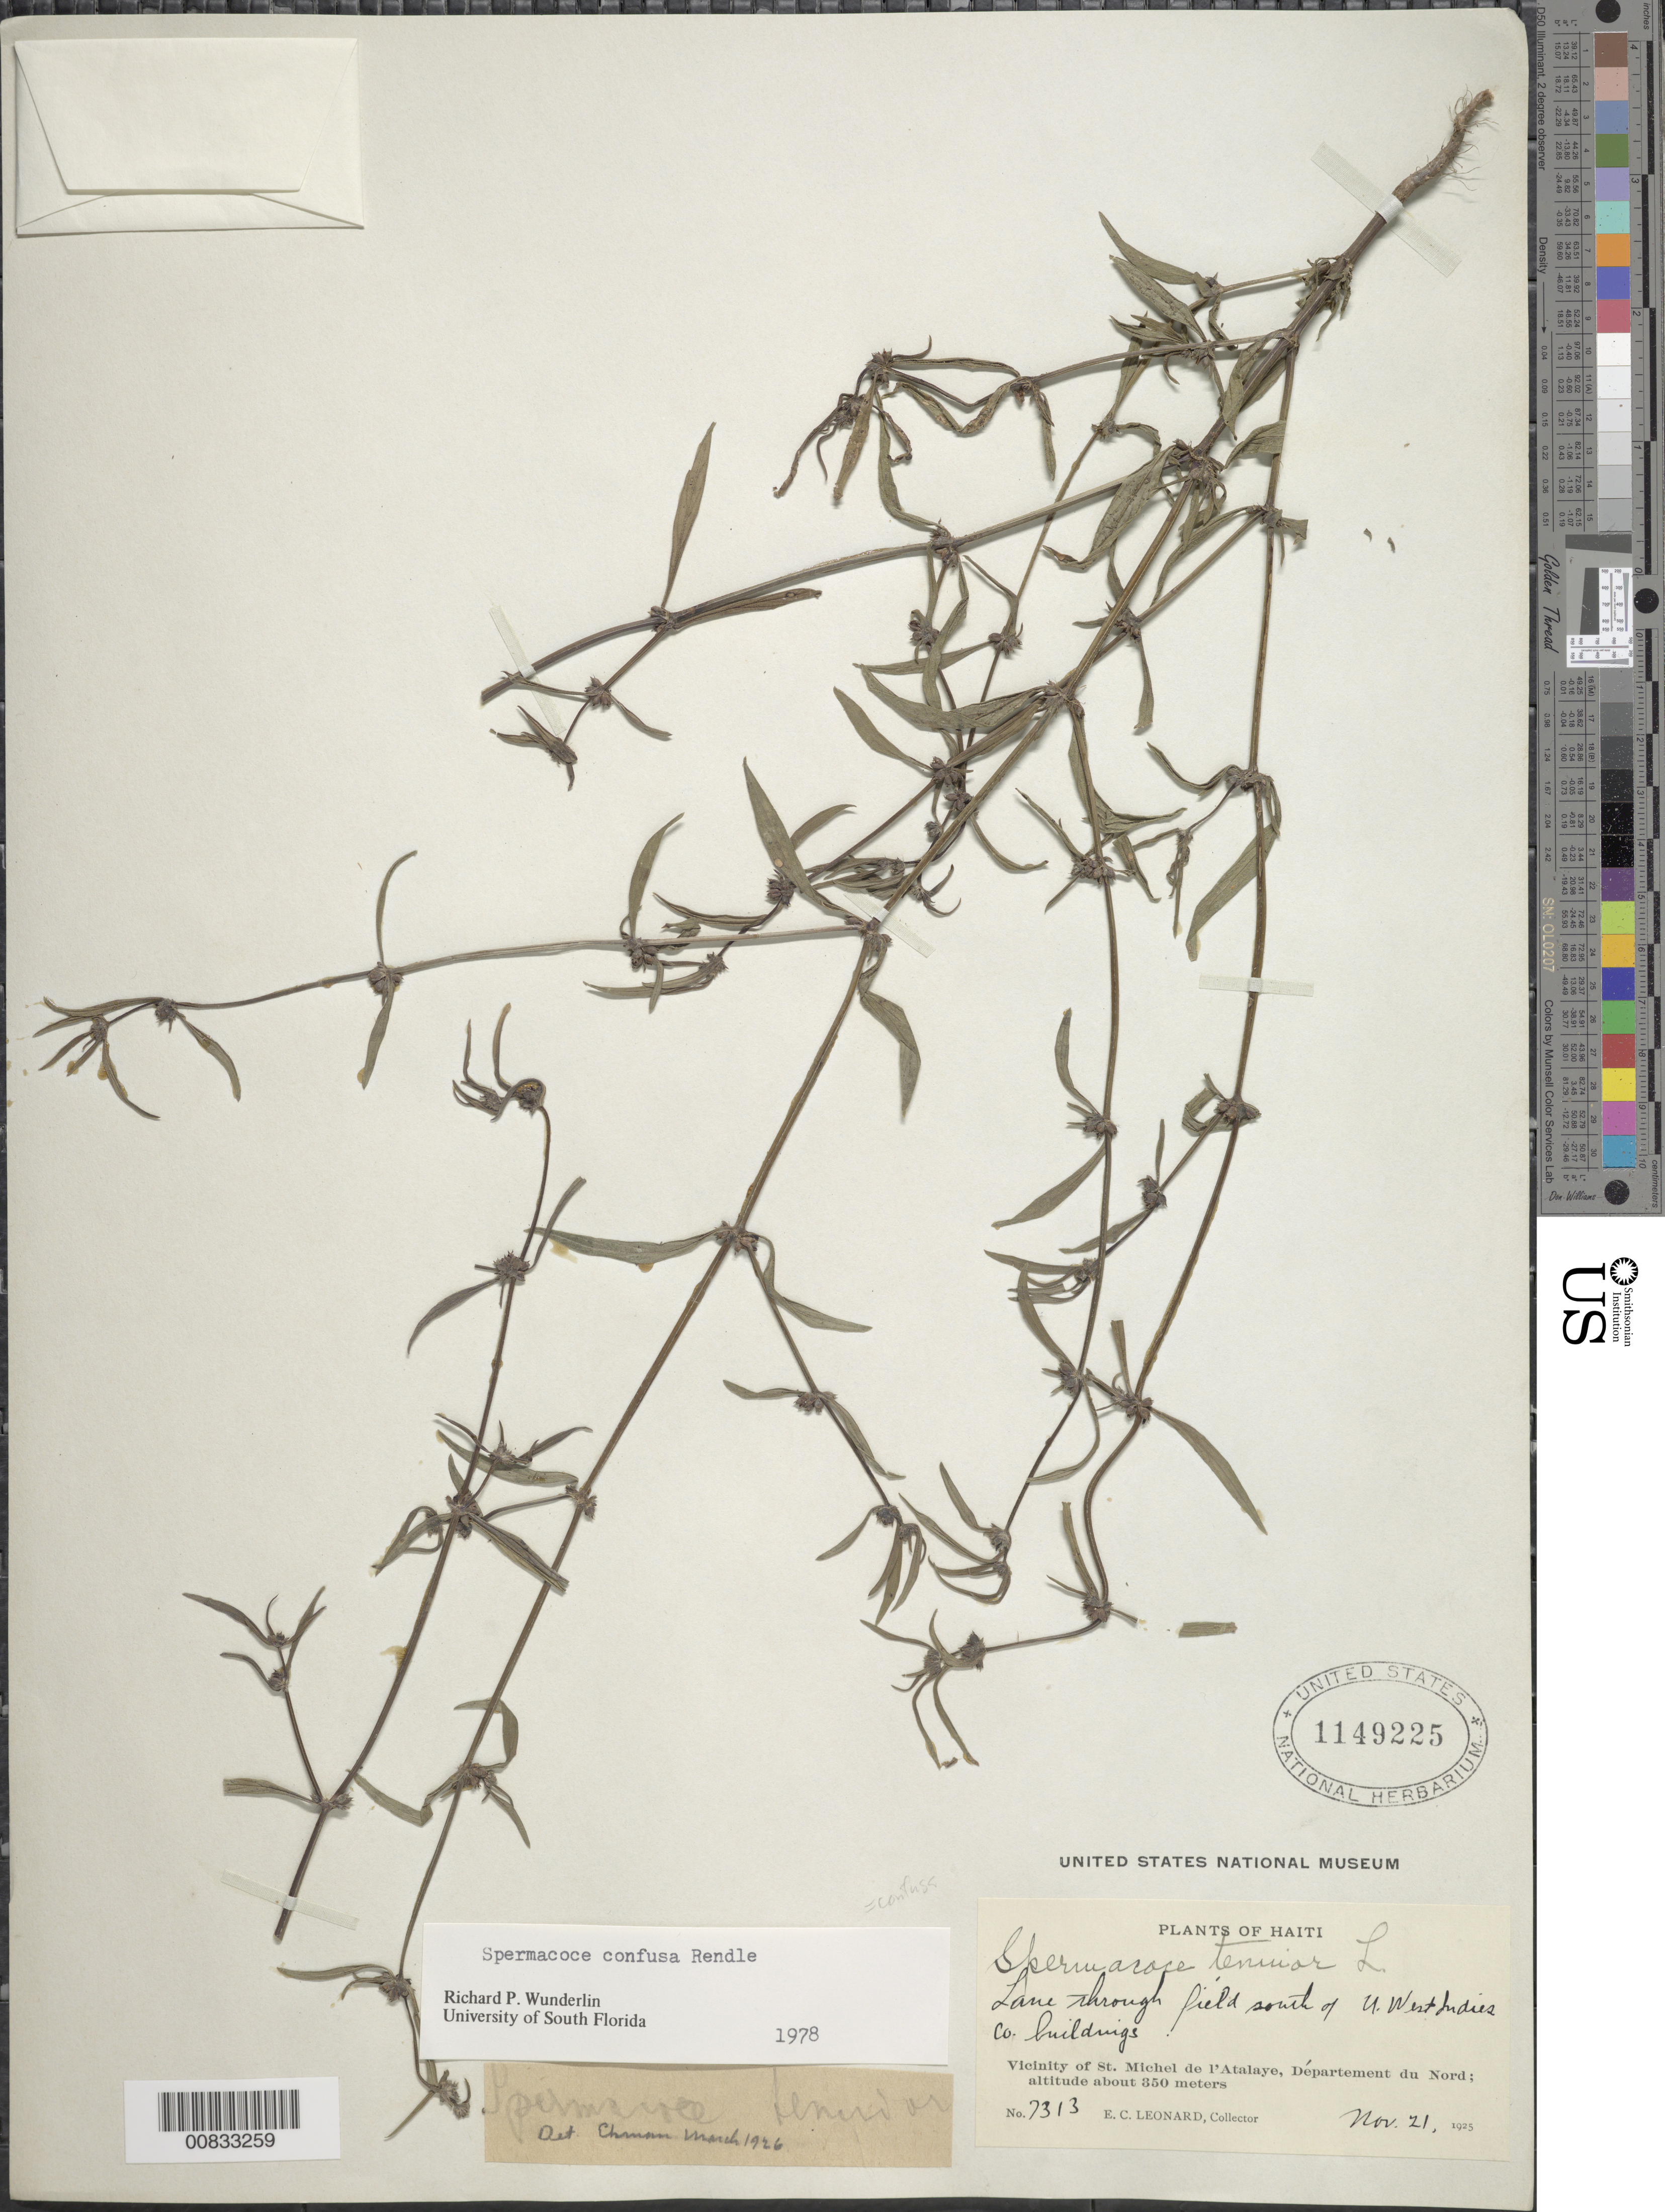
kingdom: Plantae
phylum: Tracheophyta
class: Magnoliopsida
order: Gentianales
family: Rubiaceae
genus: Spermacoce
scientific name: Spermacoce tenuior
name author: L.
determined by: Wunderlin, Richard P.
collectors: E. C. Leonard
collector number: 7313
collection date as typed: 21 Nov 1925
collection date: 1925-11-21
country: Haiti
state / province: Artibonite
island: Hispaniola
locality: Vicinity of St. Michel de l'Atalaye, field S of U West Indies Co. buildings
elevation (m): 350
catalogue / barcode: US 1149225